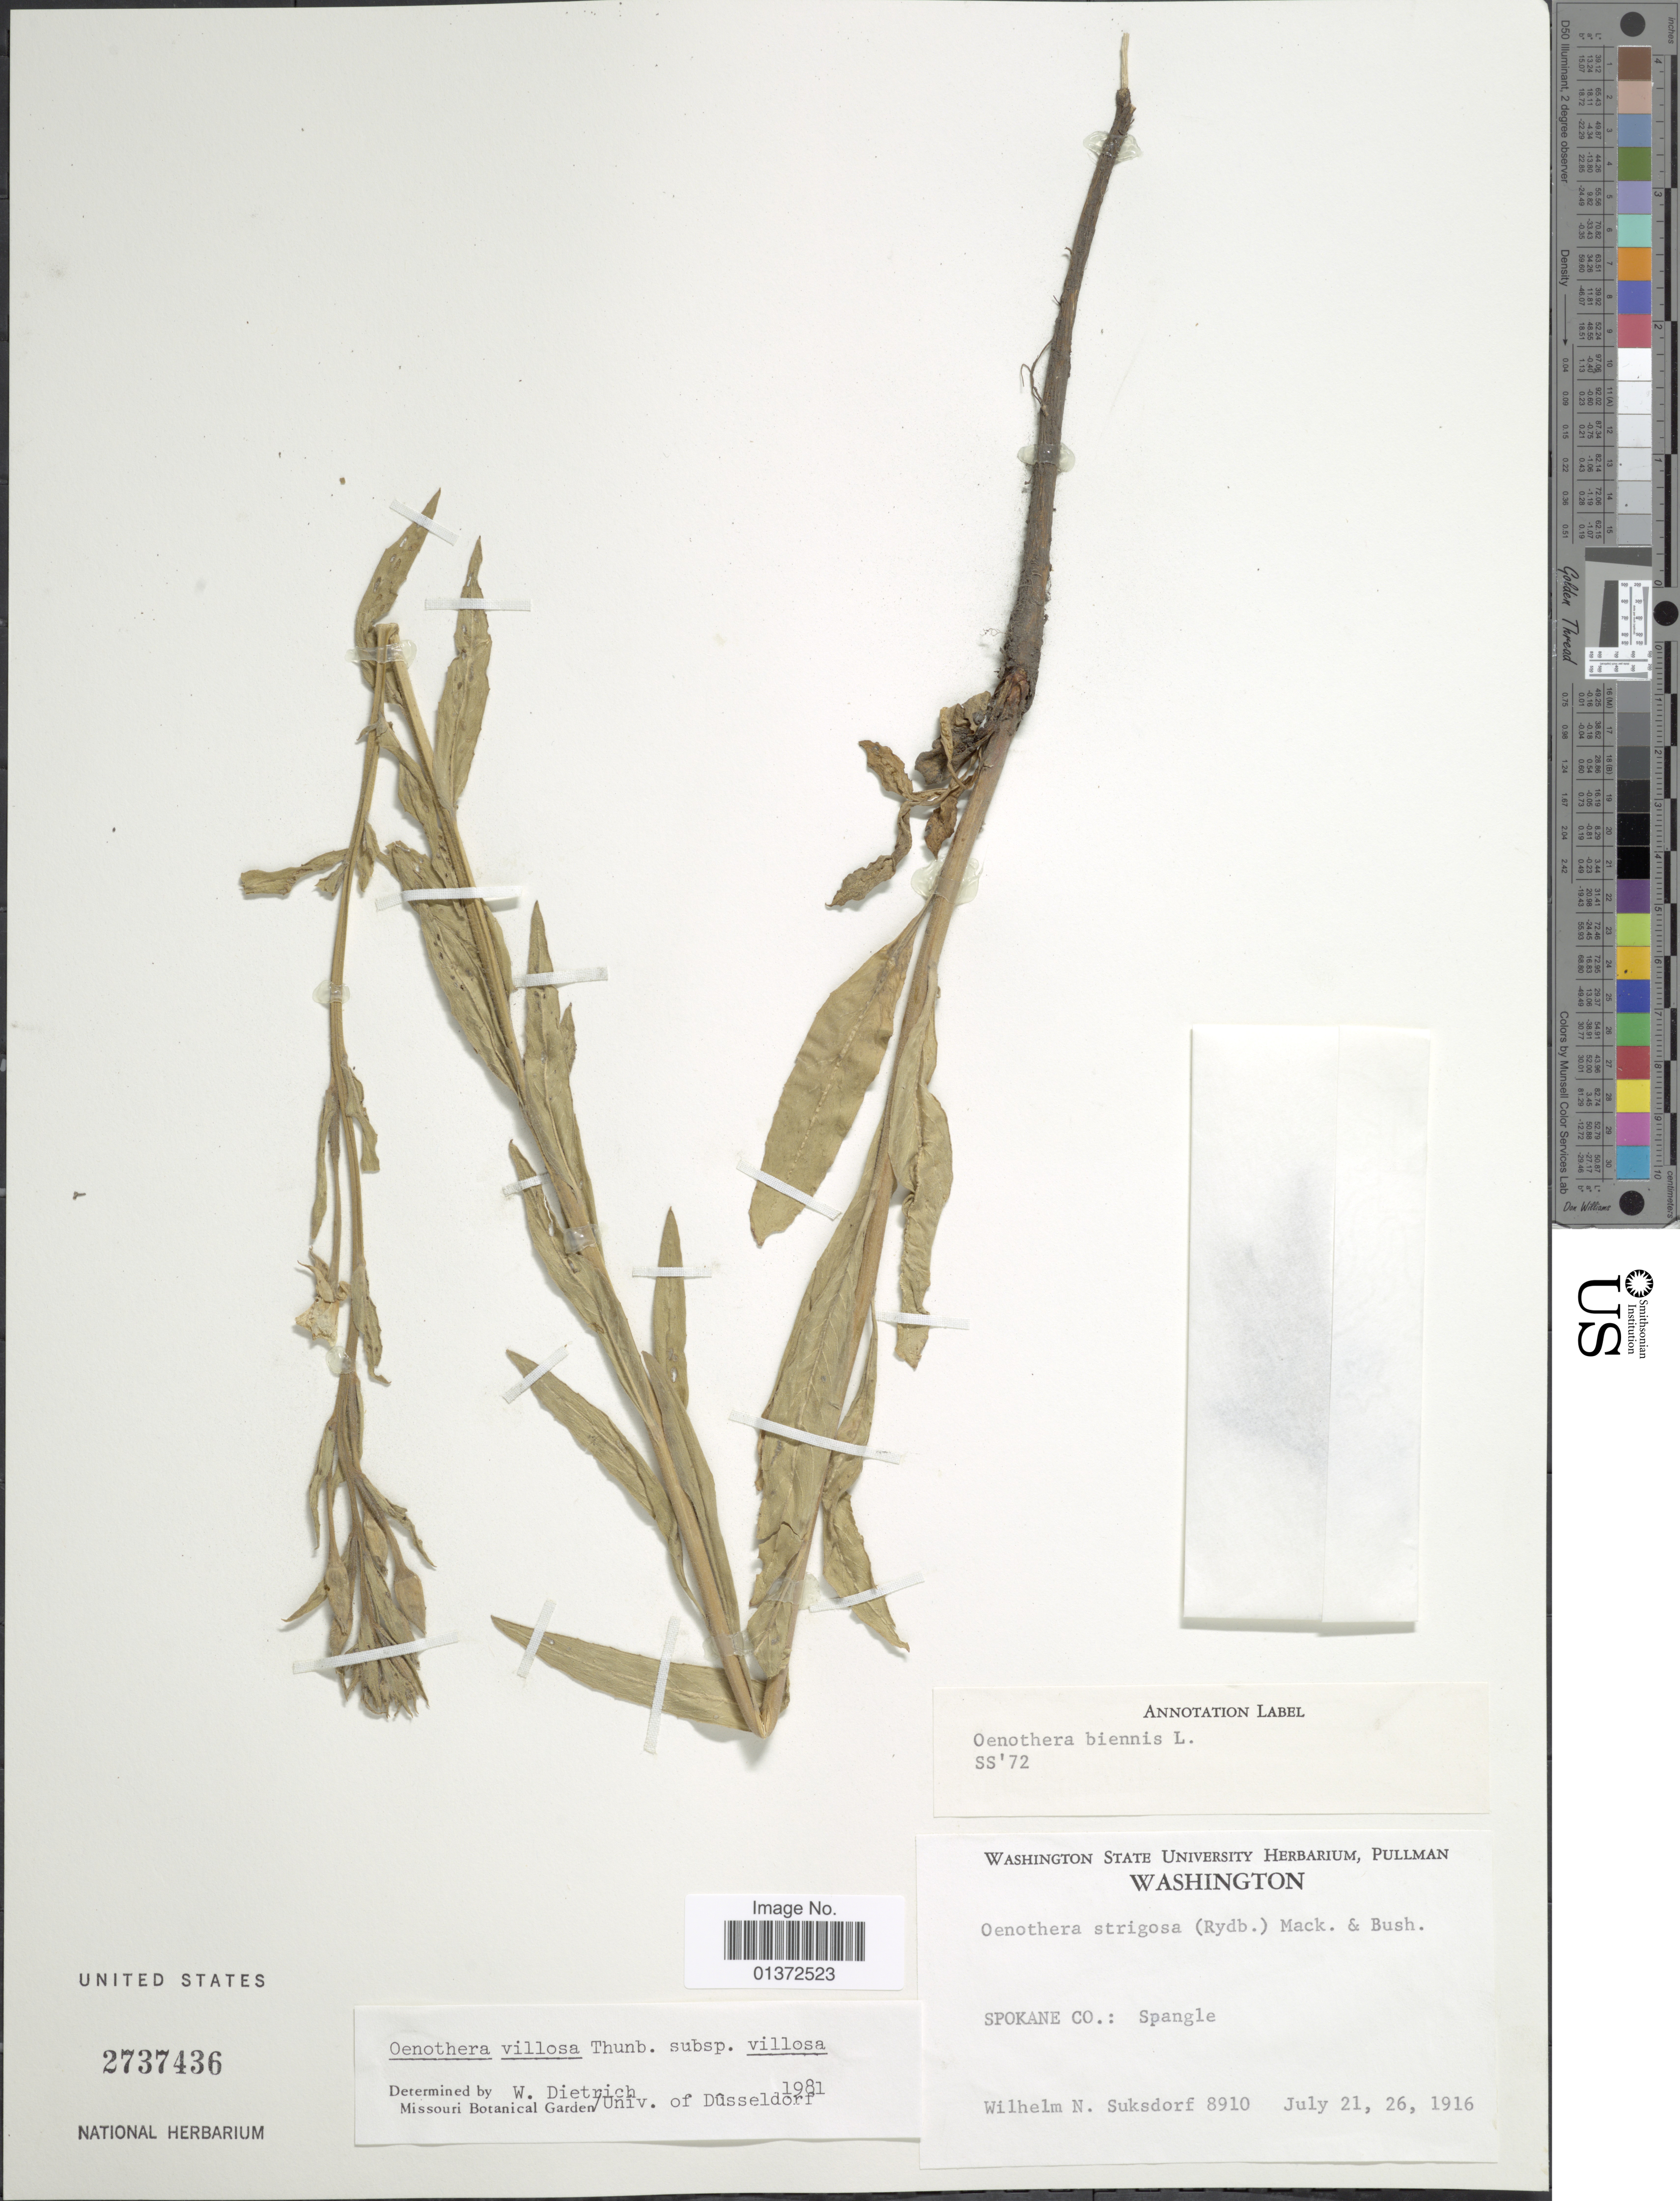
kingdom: Plantae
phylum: Tracheophyta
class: Magnoliopsida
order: Myrtales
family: Onagraceae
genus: Oenothera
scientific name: Oenothera villosa subsp. villosa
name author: Thunb.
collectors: W. N. Suksdorf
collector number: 8910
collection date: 1916-07-21/1916-07-26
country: United States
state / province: Washington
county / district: Spokane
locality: Spokane Co.: Spangle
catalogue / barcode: US 2737436